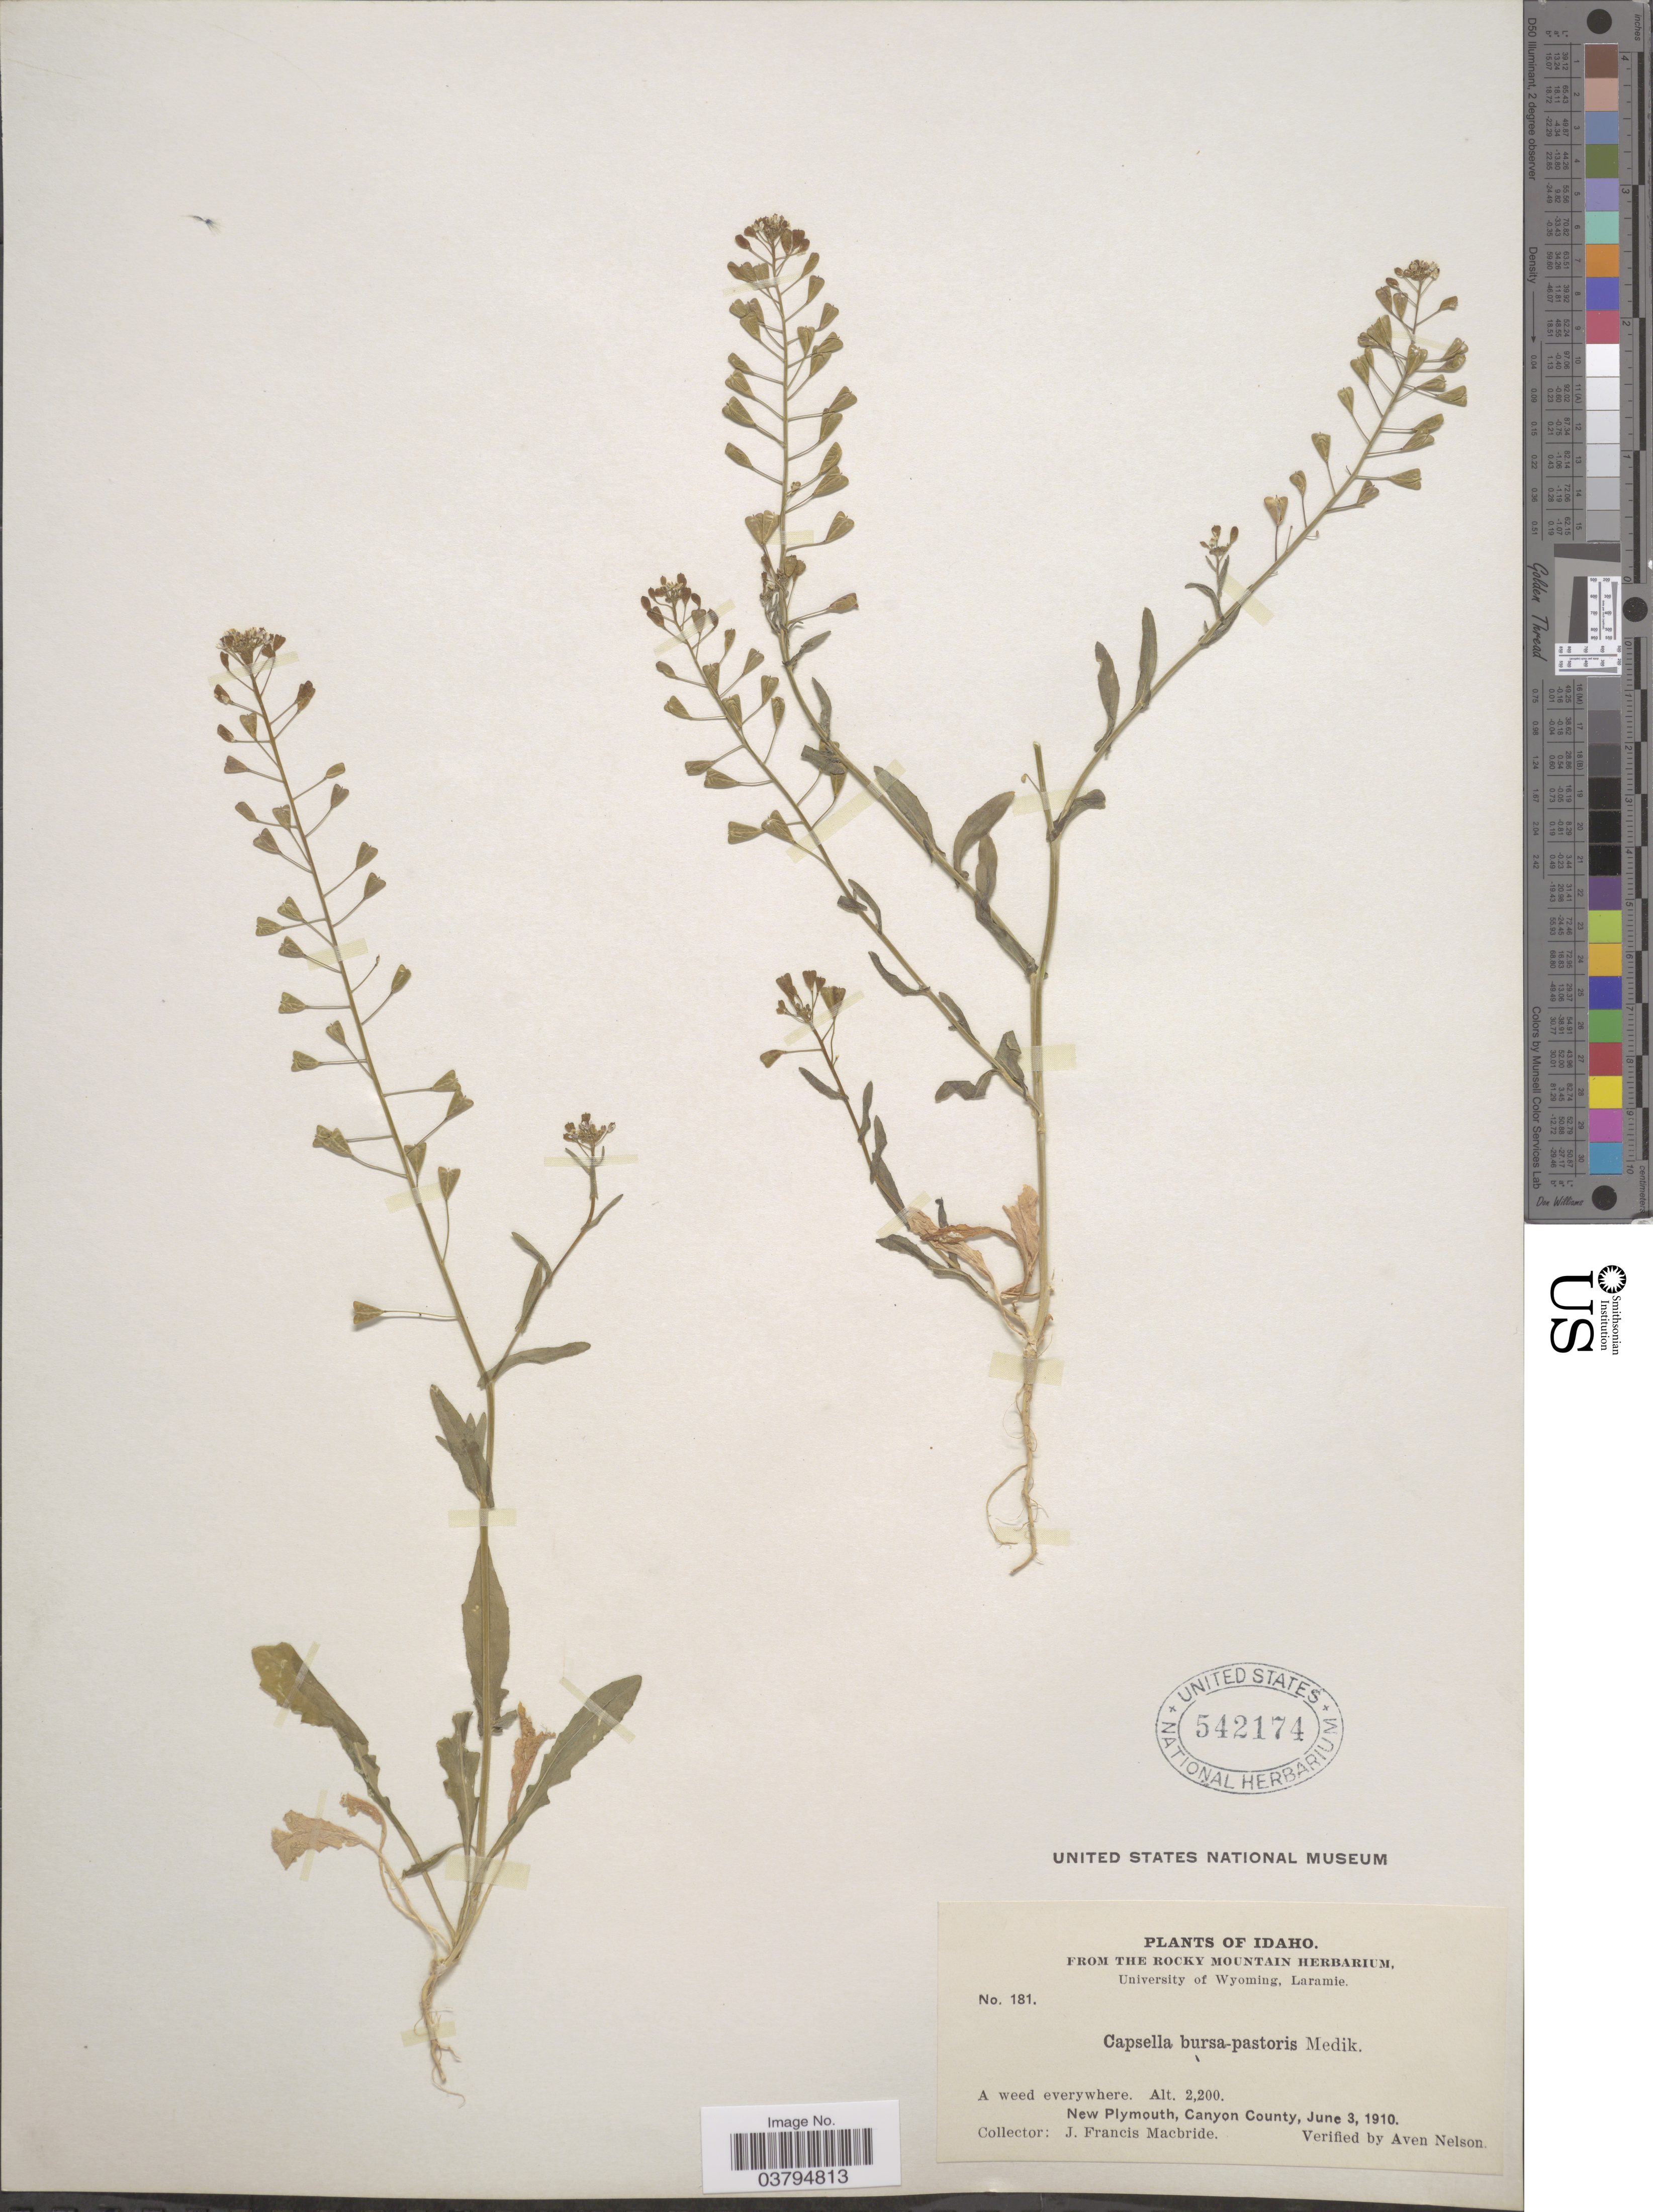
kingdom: Plantae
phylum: Tracheophyta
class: Magnoliopsida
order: Brassicales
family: Brassicaceae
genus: Capsella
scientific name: Capsella bursa-pastoris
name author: (L.) Medik.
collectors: J. F. Macbride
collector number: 181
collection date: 1910-06-03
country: United States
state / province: Idaho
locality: New Plymouth, Canyon County.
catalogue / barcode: US 542174